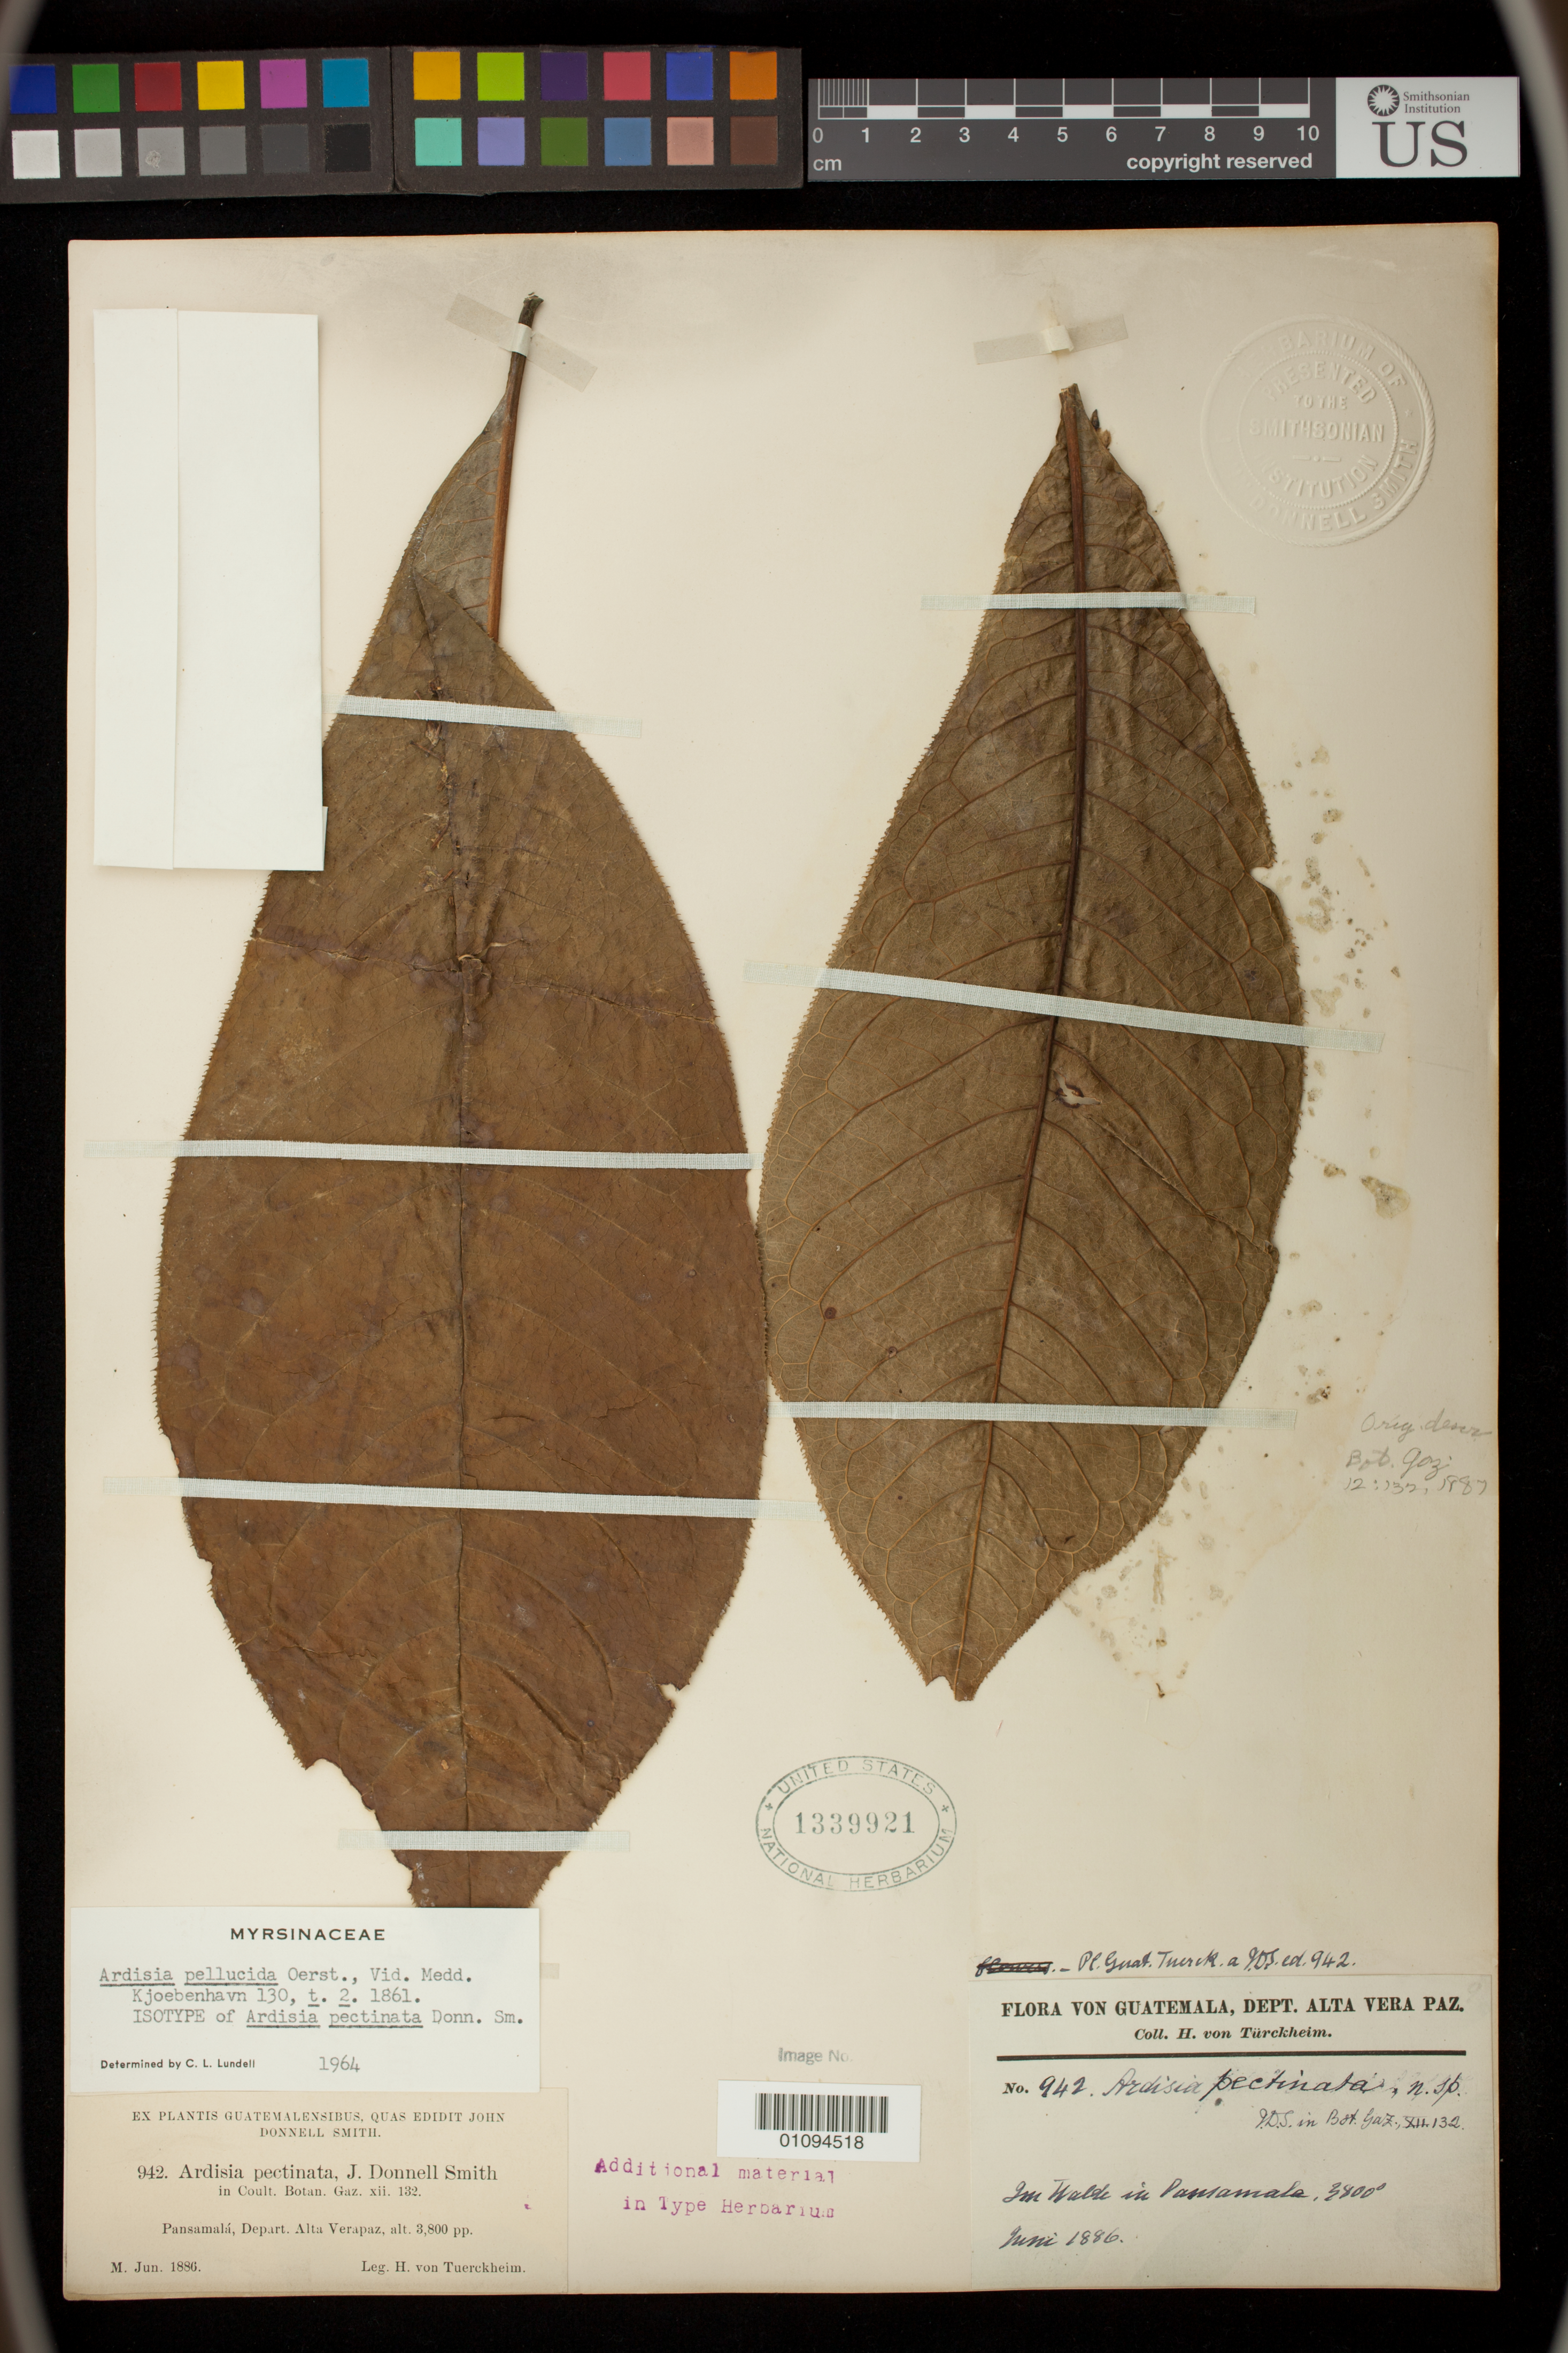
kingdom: Plantae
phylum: Tracheophyta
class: Magnoliopsida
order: Ericales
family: Primulaceae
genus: Ardisia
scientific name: Ardisia pectinata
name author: Donn. Sm.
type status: Type Collection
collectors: H. von Türckheim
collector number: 942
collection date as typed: Jun 1886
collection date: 1886-06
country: Guatemala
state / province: Alta Verapaz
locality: Pansamalá.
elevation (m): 1158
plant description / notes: One of two US sheets ex John Donnell Smith herbarium (USNH 1339920, 1339921), neither clearly the holotype. This sheet (1339921) annotated by Lundell (1964) as "isotype".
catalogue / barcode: US 1339921